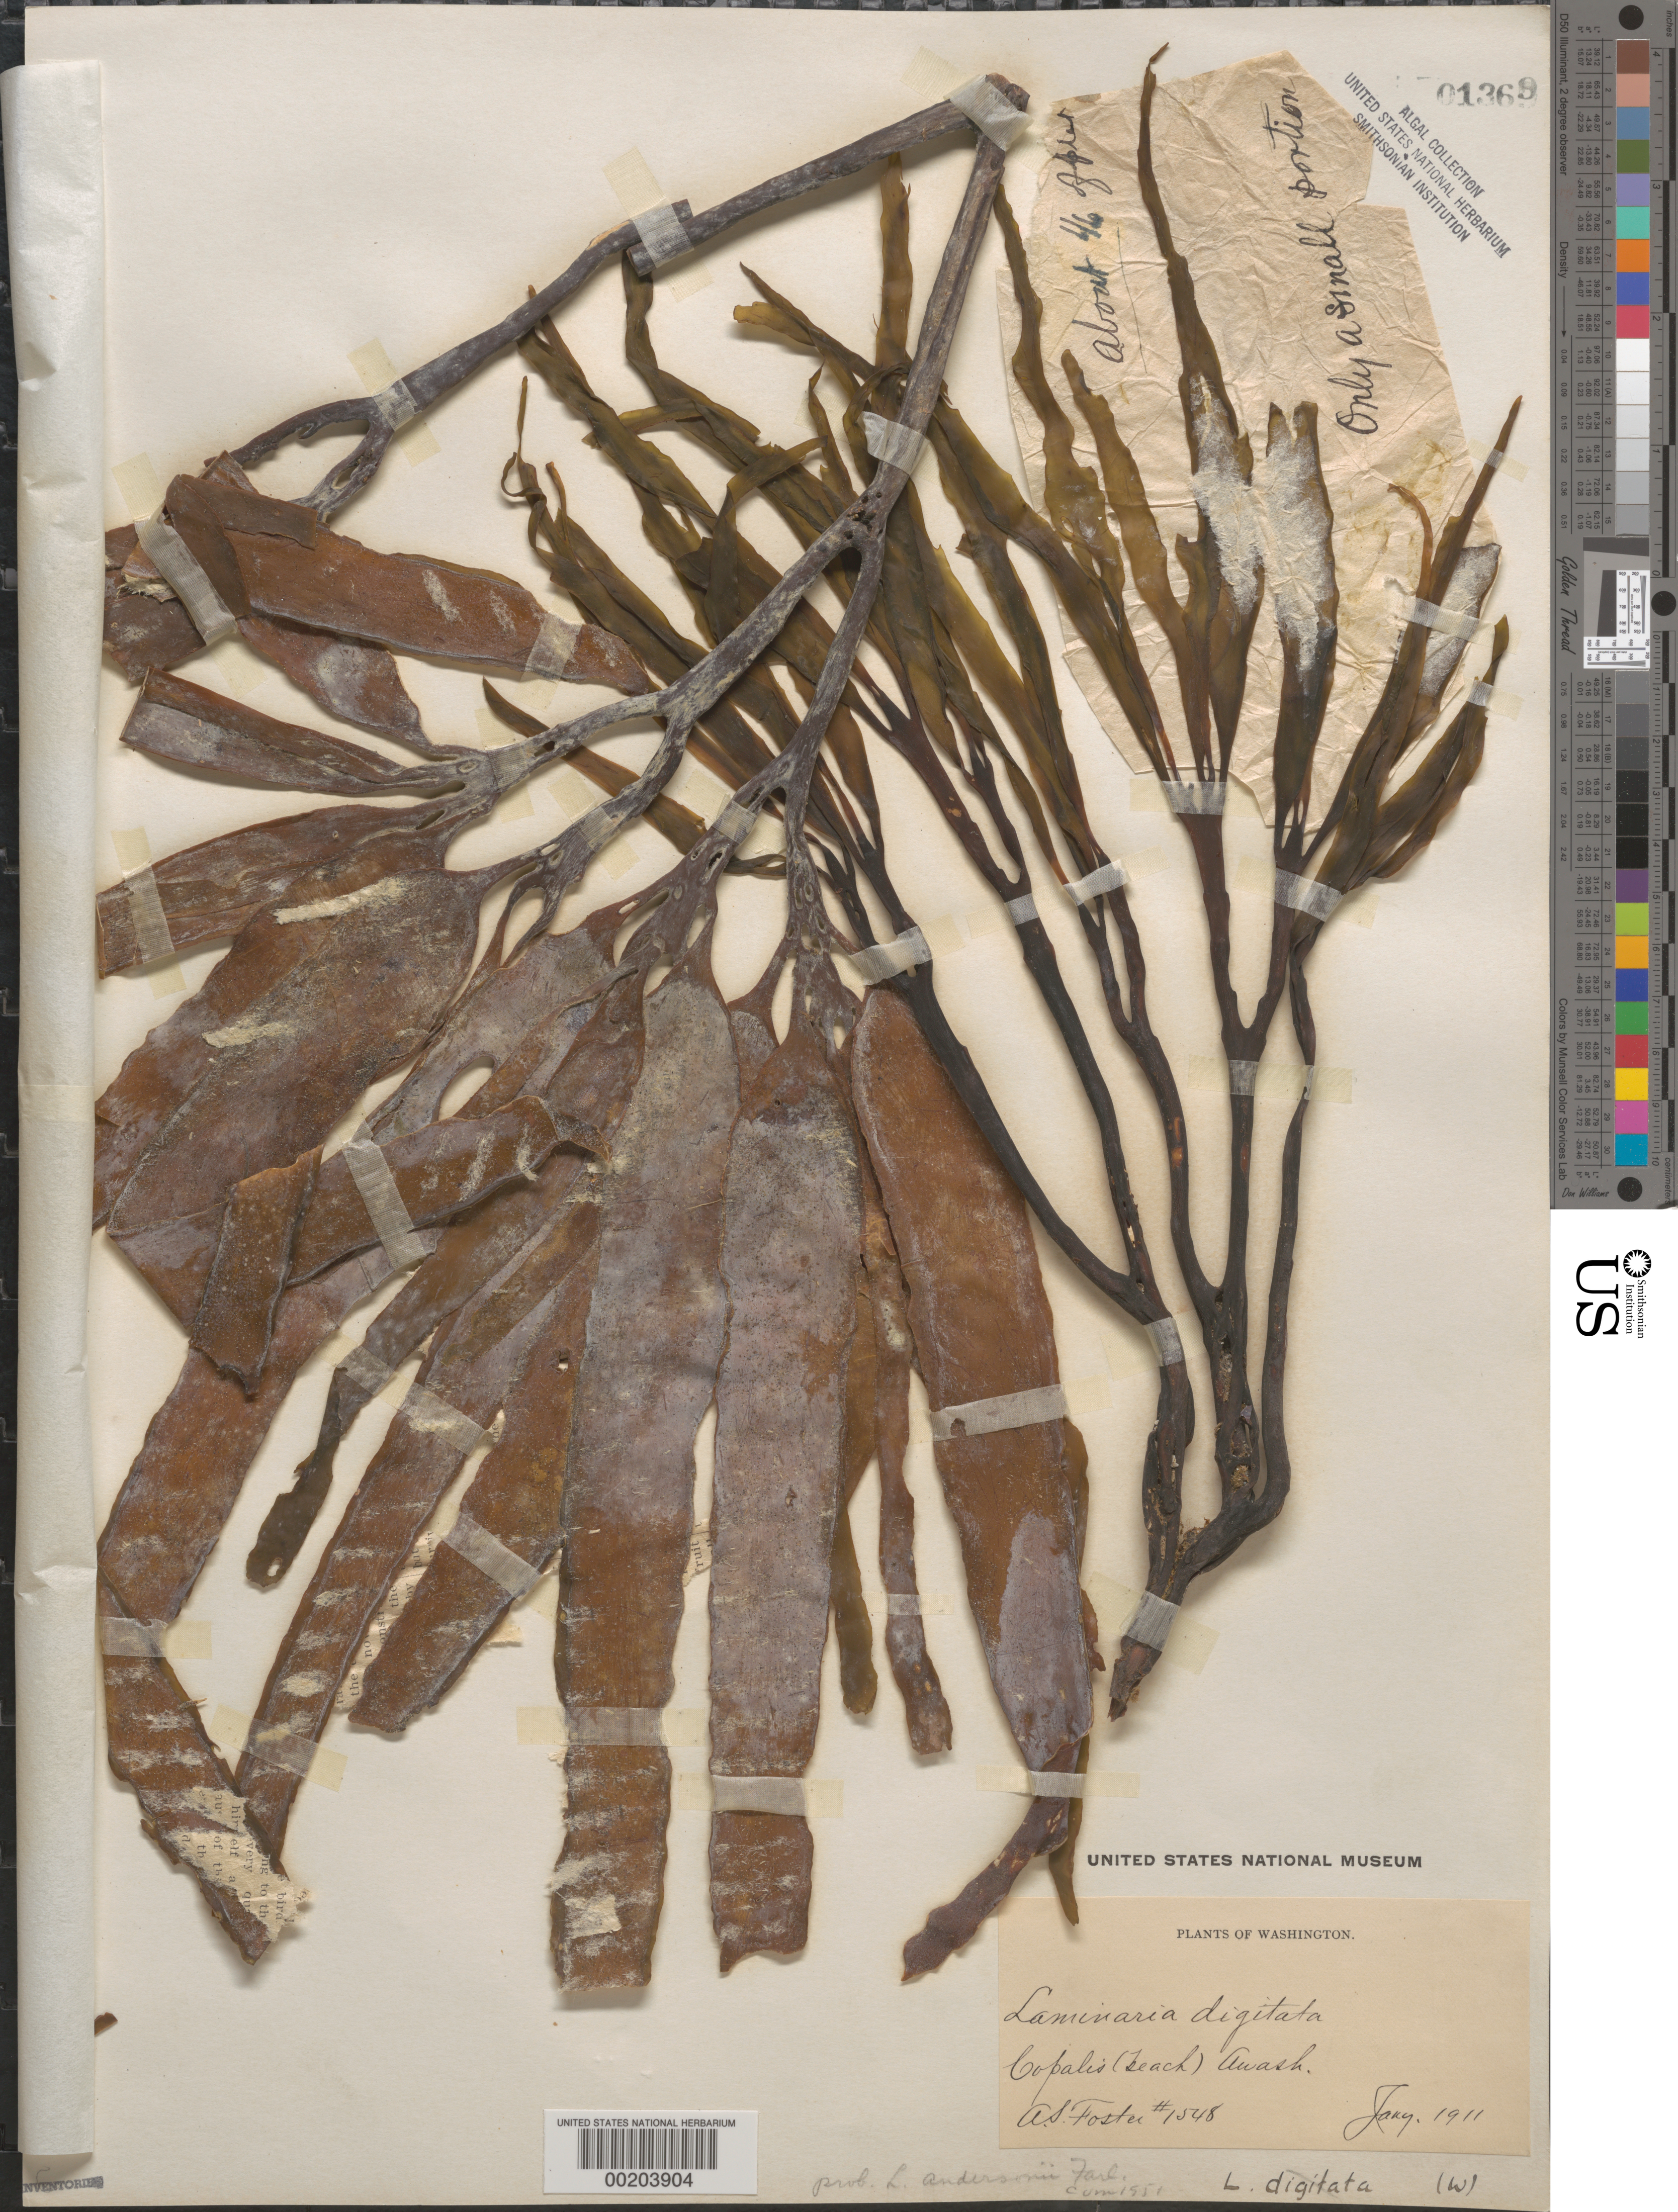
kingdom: Chromista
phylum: Ochrophyta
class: Phaeophyceae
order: Laminariales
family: Laminariaceae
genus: Laminaria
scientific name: Laminaria sinclairii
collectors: A. S. Foster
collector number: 1548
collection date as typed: Jan 1911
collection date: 1911-01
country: United States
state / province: Washington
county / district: Grays Harbor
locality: Copalis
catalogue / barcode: US 1369